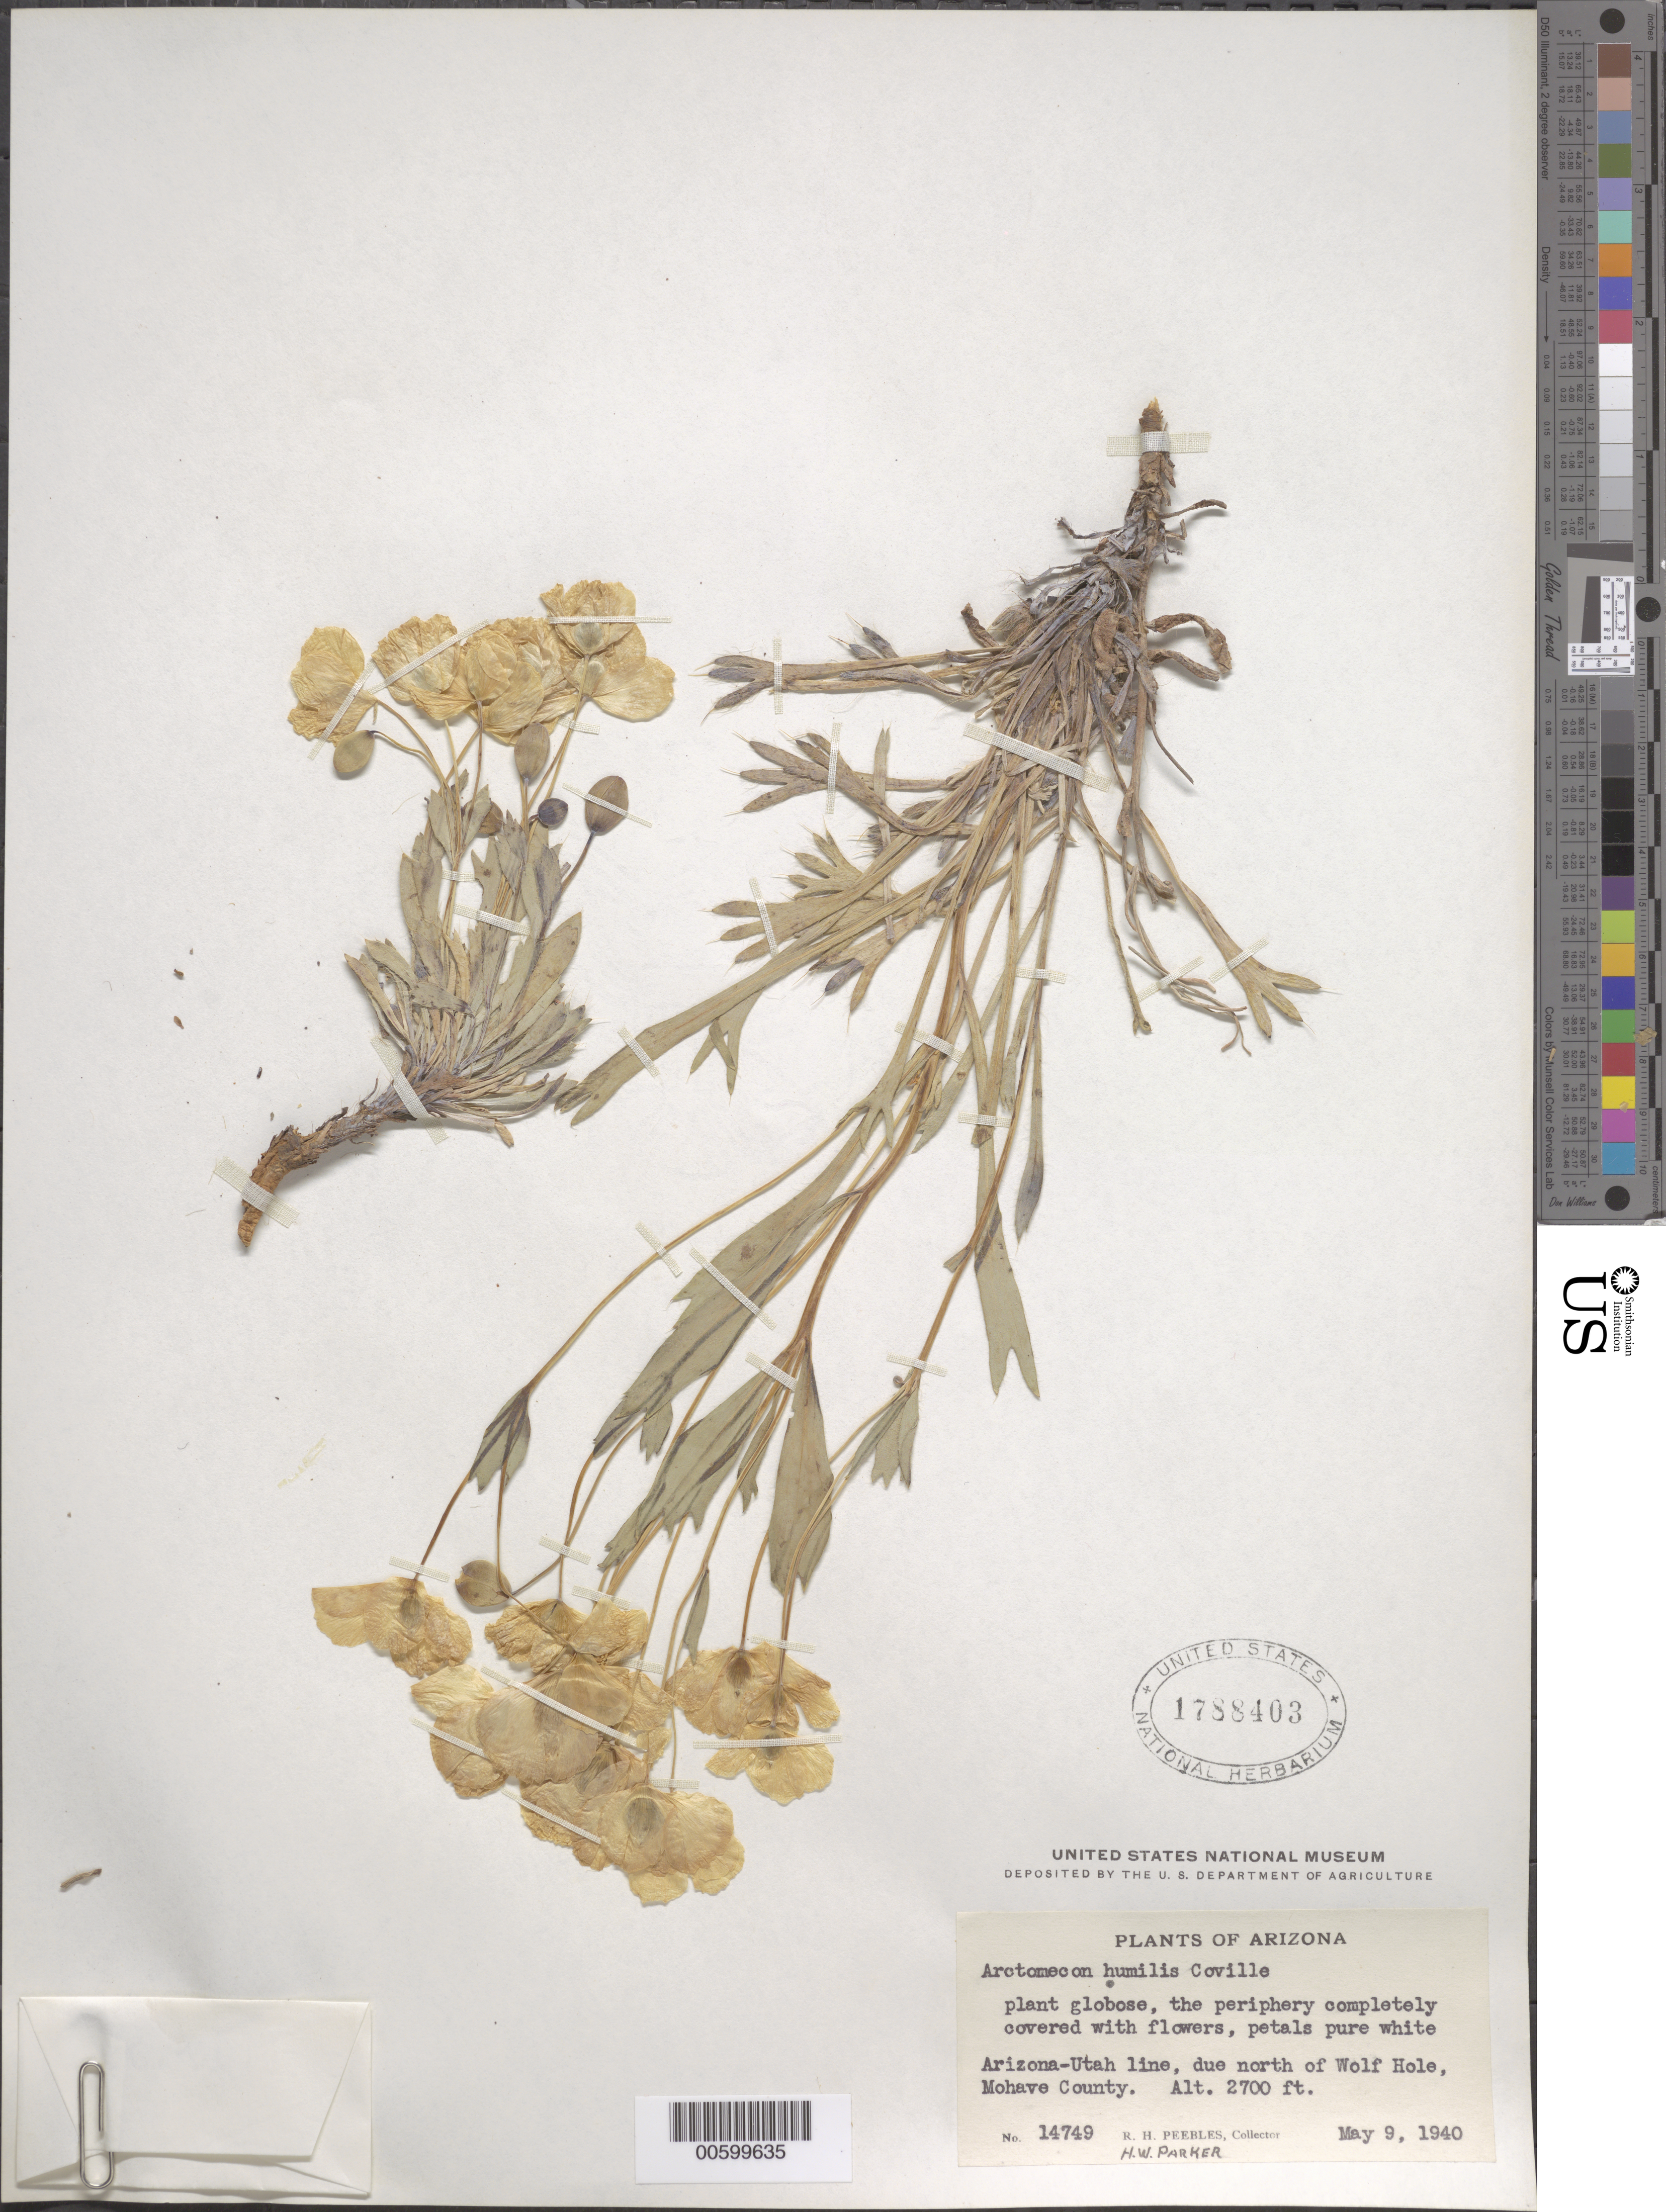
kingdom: Plantae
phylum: Tracheophyta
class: Magnoliopsida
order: Ranunculales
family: Papaveraceae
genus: Arctomecon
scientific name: Arctomecon humilis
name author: Coville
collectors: R. H. Peebles & H. W. Parker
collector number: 14749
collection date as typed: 09 May 1940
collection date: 1940-05-09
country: United States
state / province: Arizona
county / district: Mohave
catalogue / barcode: US 1788403